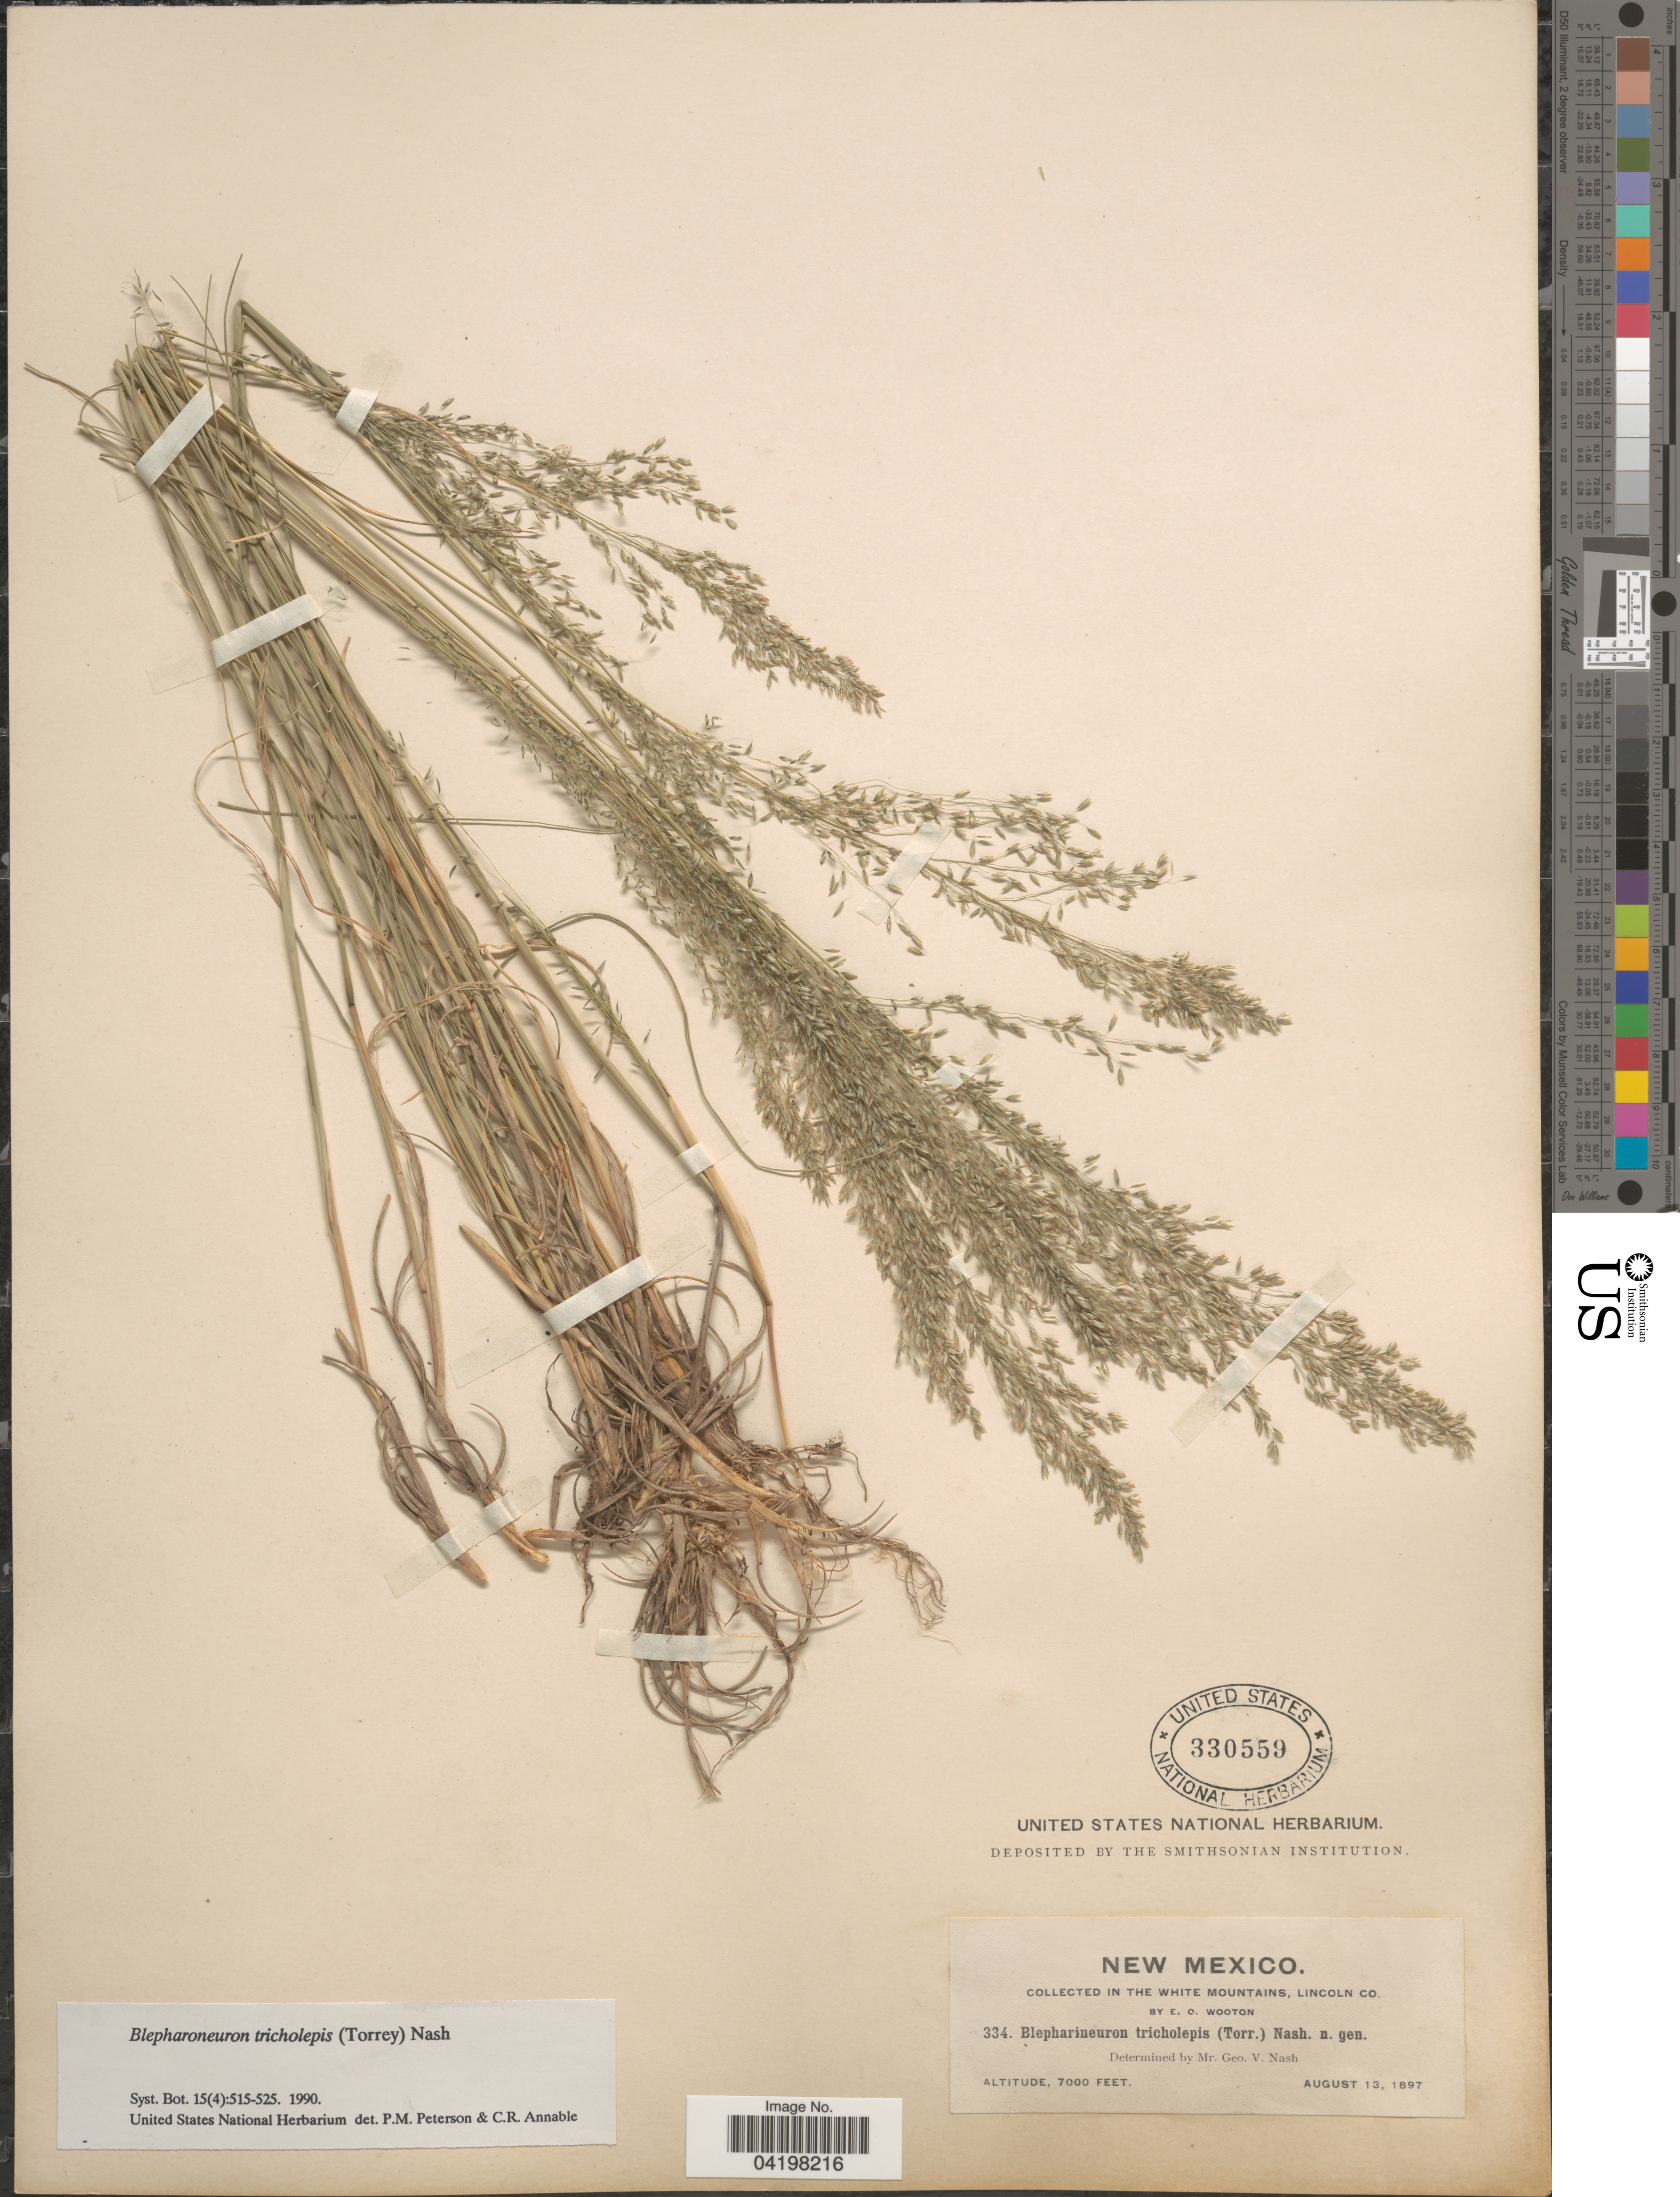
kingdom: Plantae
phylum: Tracheophyta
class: Liliopsida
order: Poales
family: Poaceae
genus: Muhlenbergia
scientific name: Muhlenbergia tricholepis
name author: (Torr.) Columbus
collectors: E. O. Wooton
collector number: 334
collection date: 1897-08-13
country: United States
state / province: New Mexico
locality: In the White Mountains, Lincoln Co.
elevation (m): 2134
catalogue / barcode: US 330559